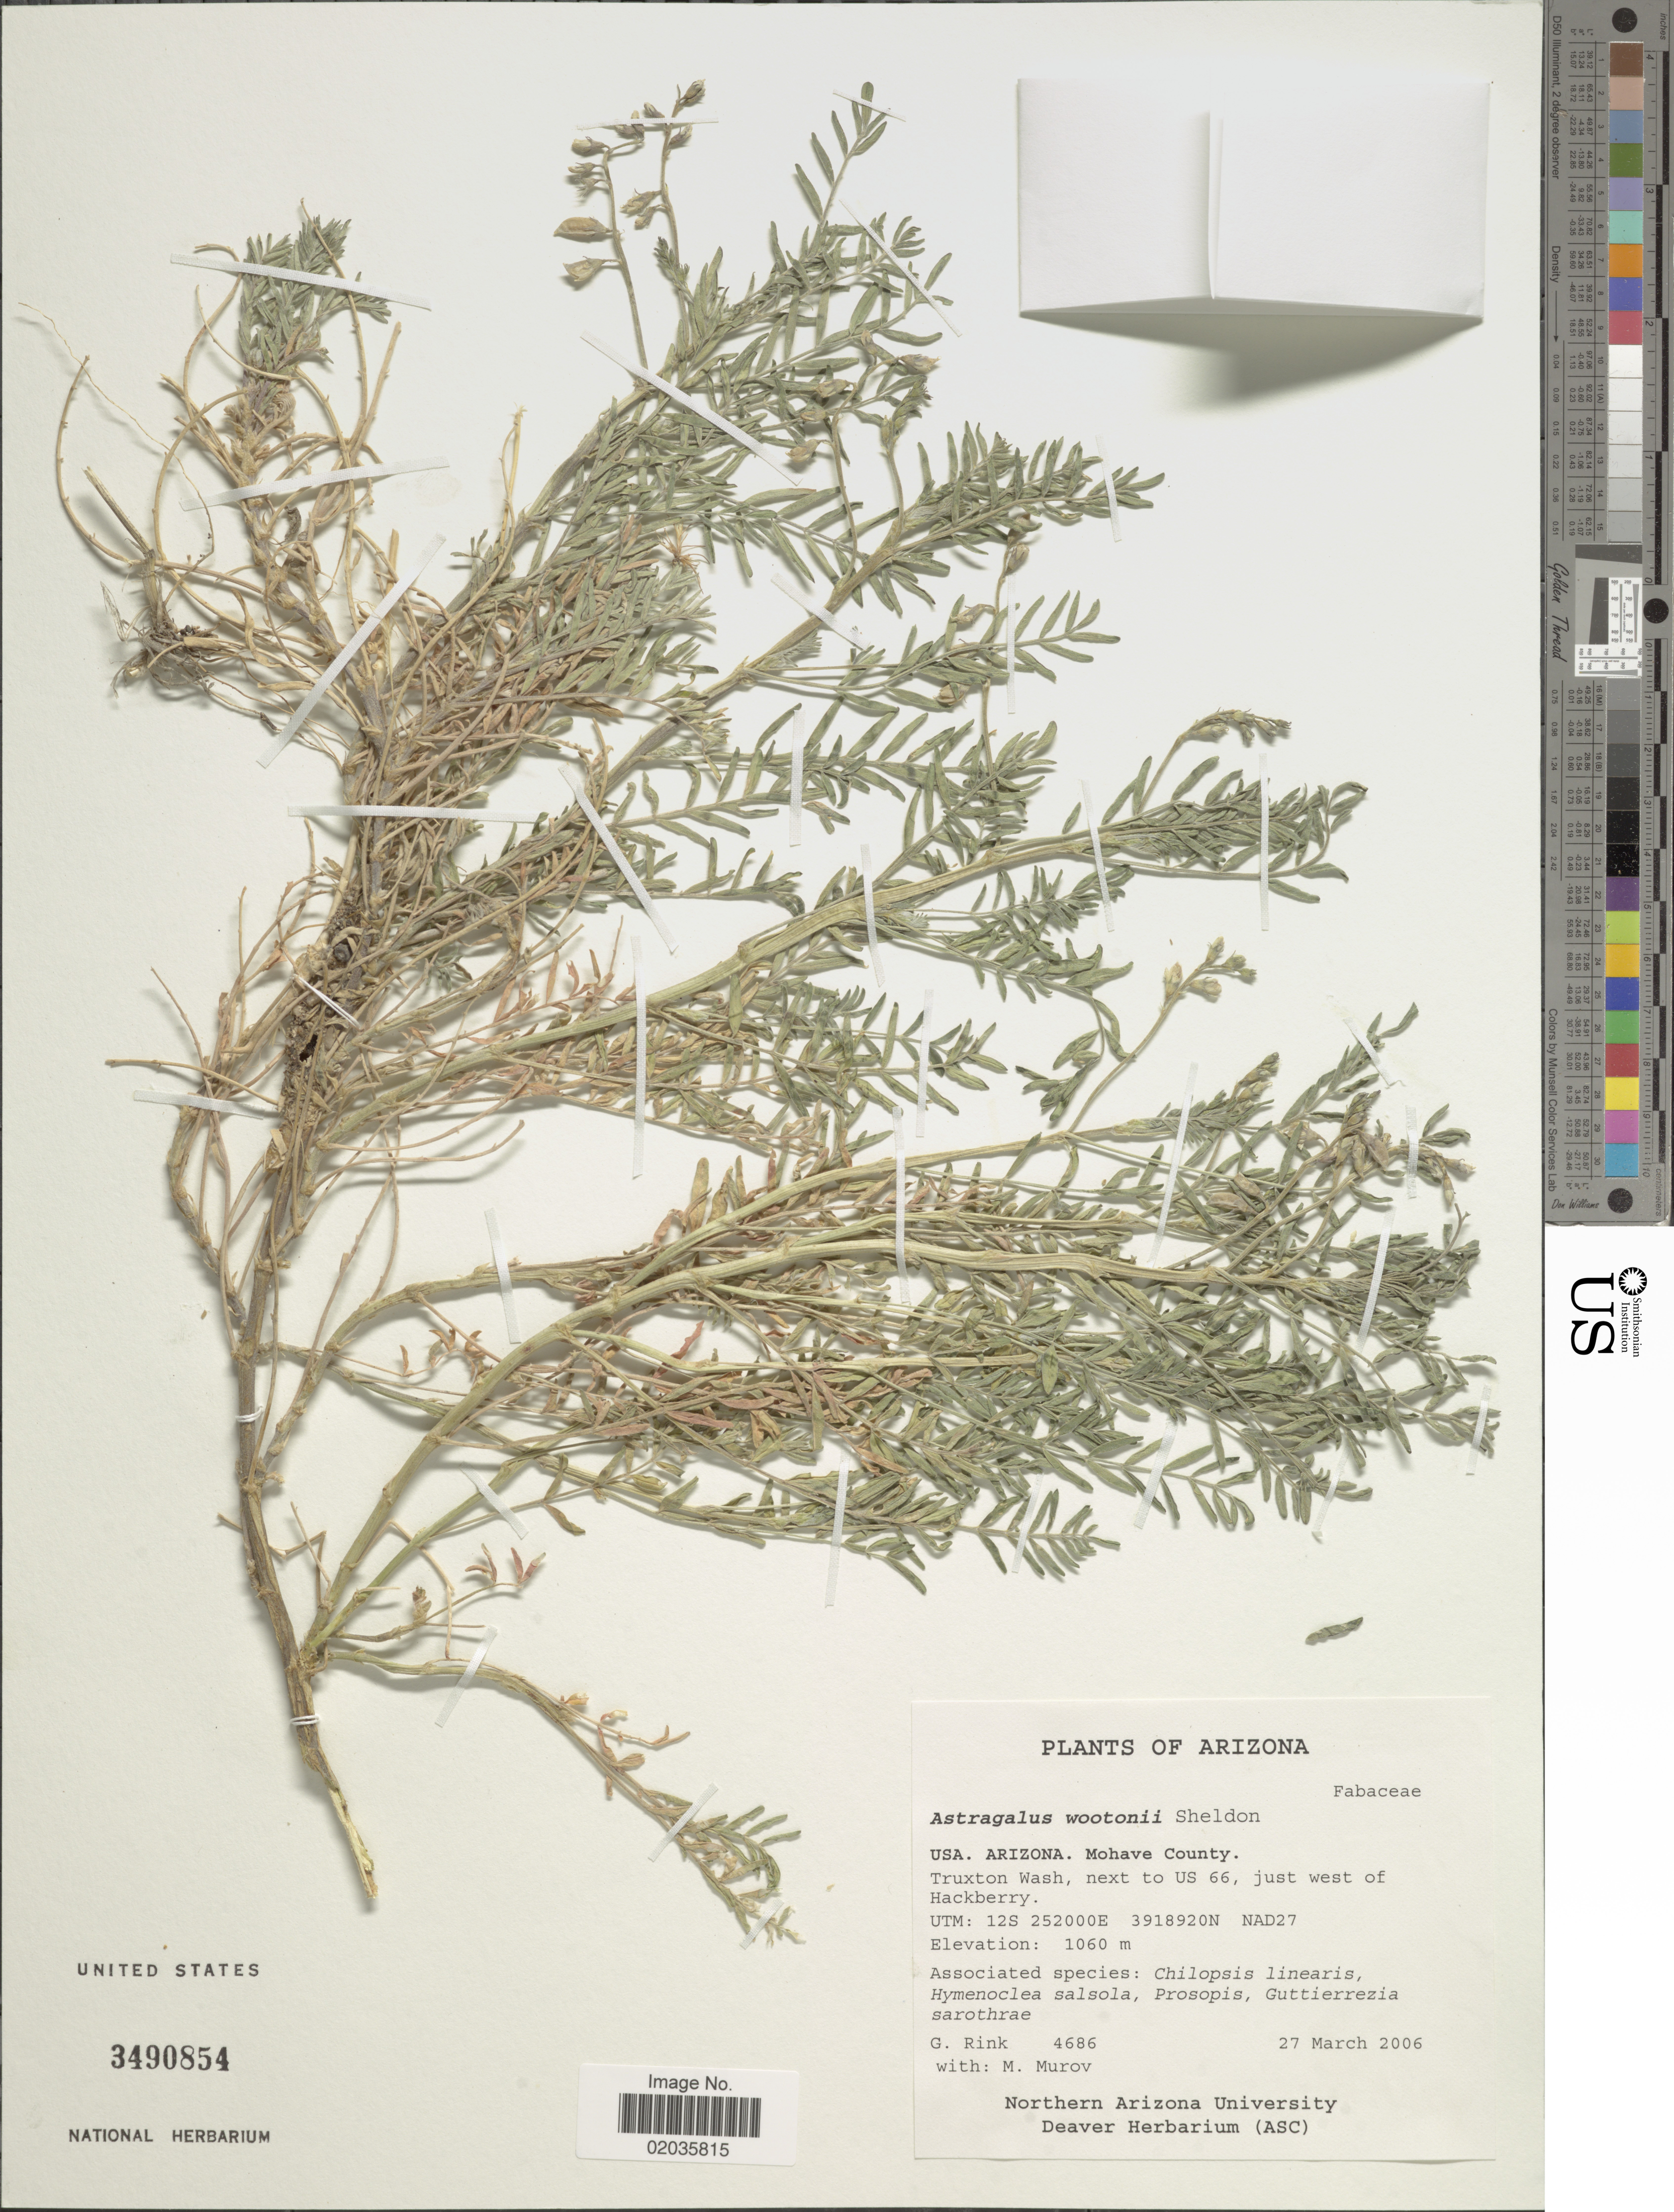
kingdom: Plantae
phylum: Tracheophyta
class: Magnoliopsida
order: Fabales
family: Fabaceae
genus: Astragalus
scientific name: Astragalus wootonii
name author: E. Sheld.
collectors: G. Brink & M. Murov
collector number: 4686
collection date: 2006-03-27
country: United States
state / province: Arizona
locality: Mohave County, Truxton Wash, next to US 66, just west of Hackberry, UTM: 12S 252000E 3918920N NAD27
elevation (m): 1060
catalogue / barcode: US 3490854